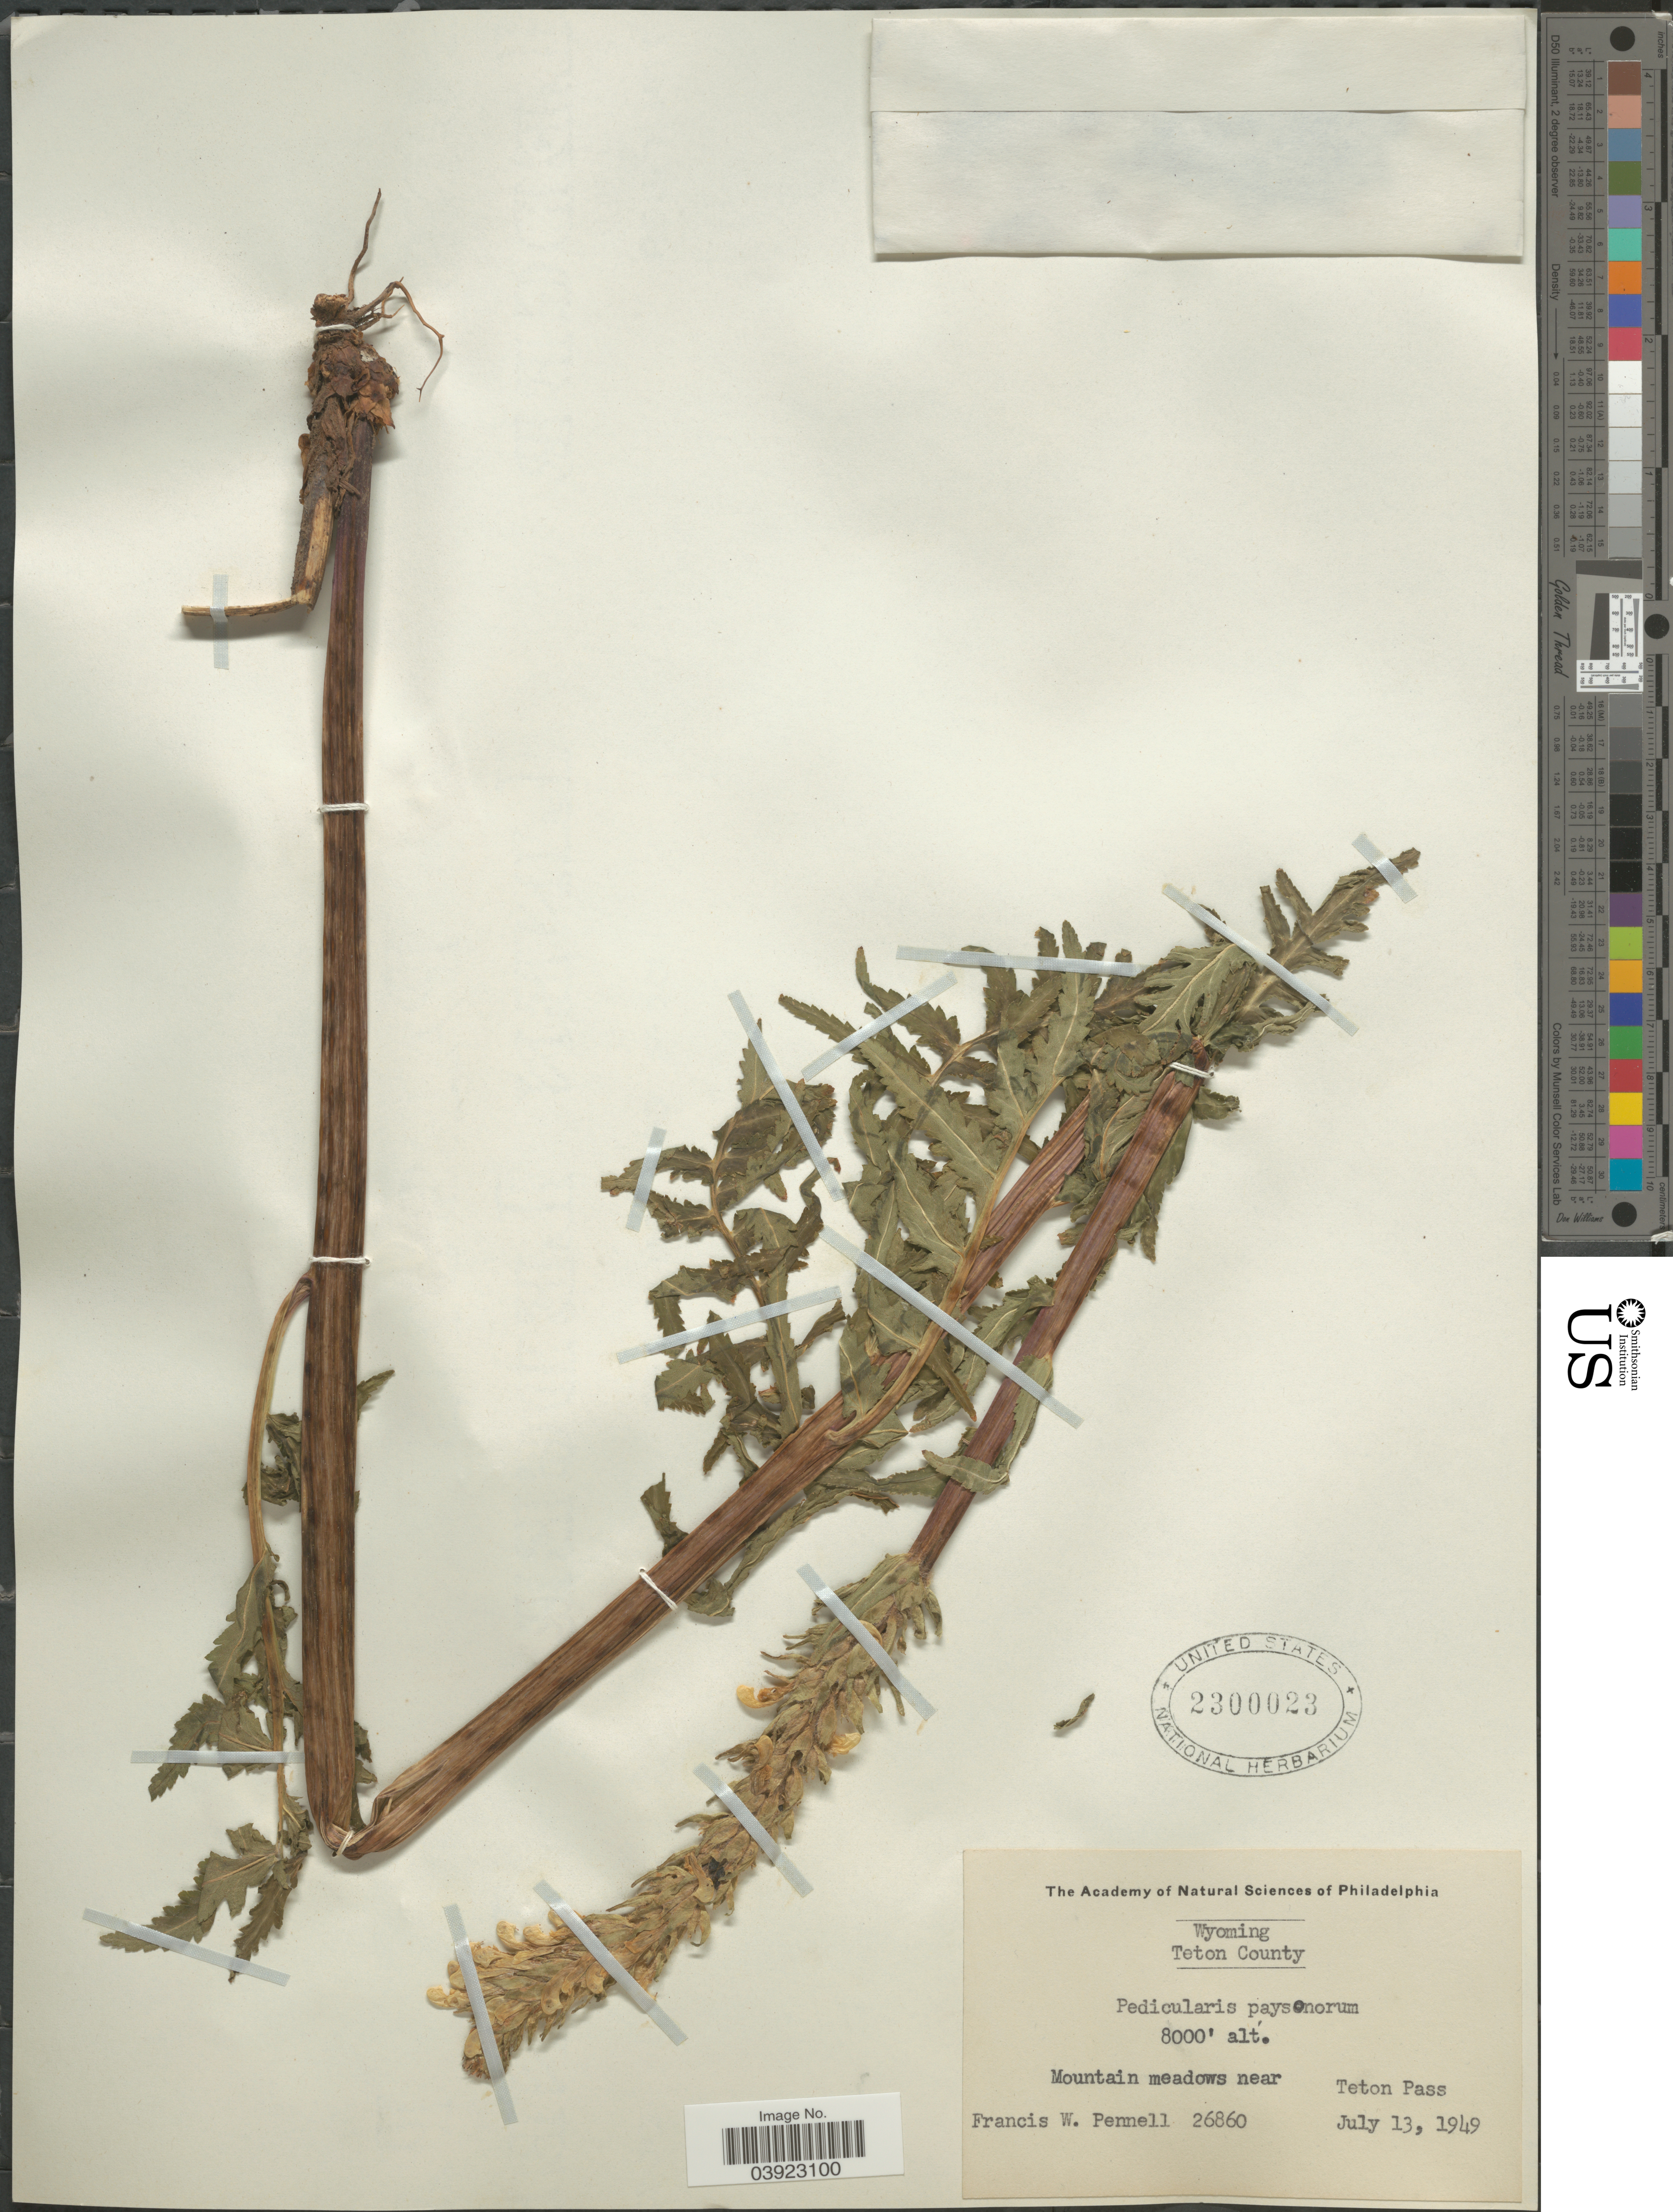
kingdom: Plantae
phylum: Tracheophyta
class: Magnoliopsida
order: Lamiales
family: Orobanchaceae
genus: Pedicularis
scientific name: Pedicularis paysoniana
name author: Pennell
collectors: F. W. Pennell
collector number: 26860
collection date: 1949-07-13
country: United States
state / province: Wyoming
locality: Teton County. Mountain meadows near Teton Pass.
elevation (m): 2438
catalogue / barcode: US 2300023